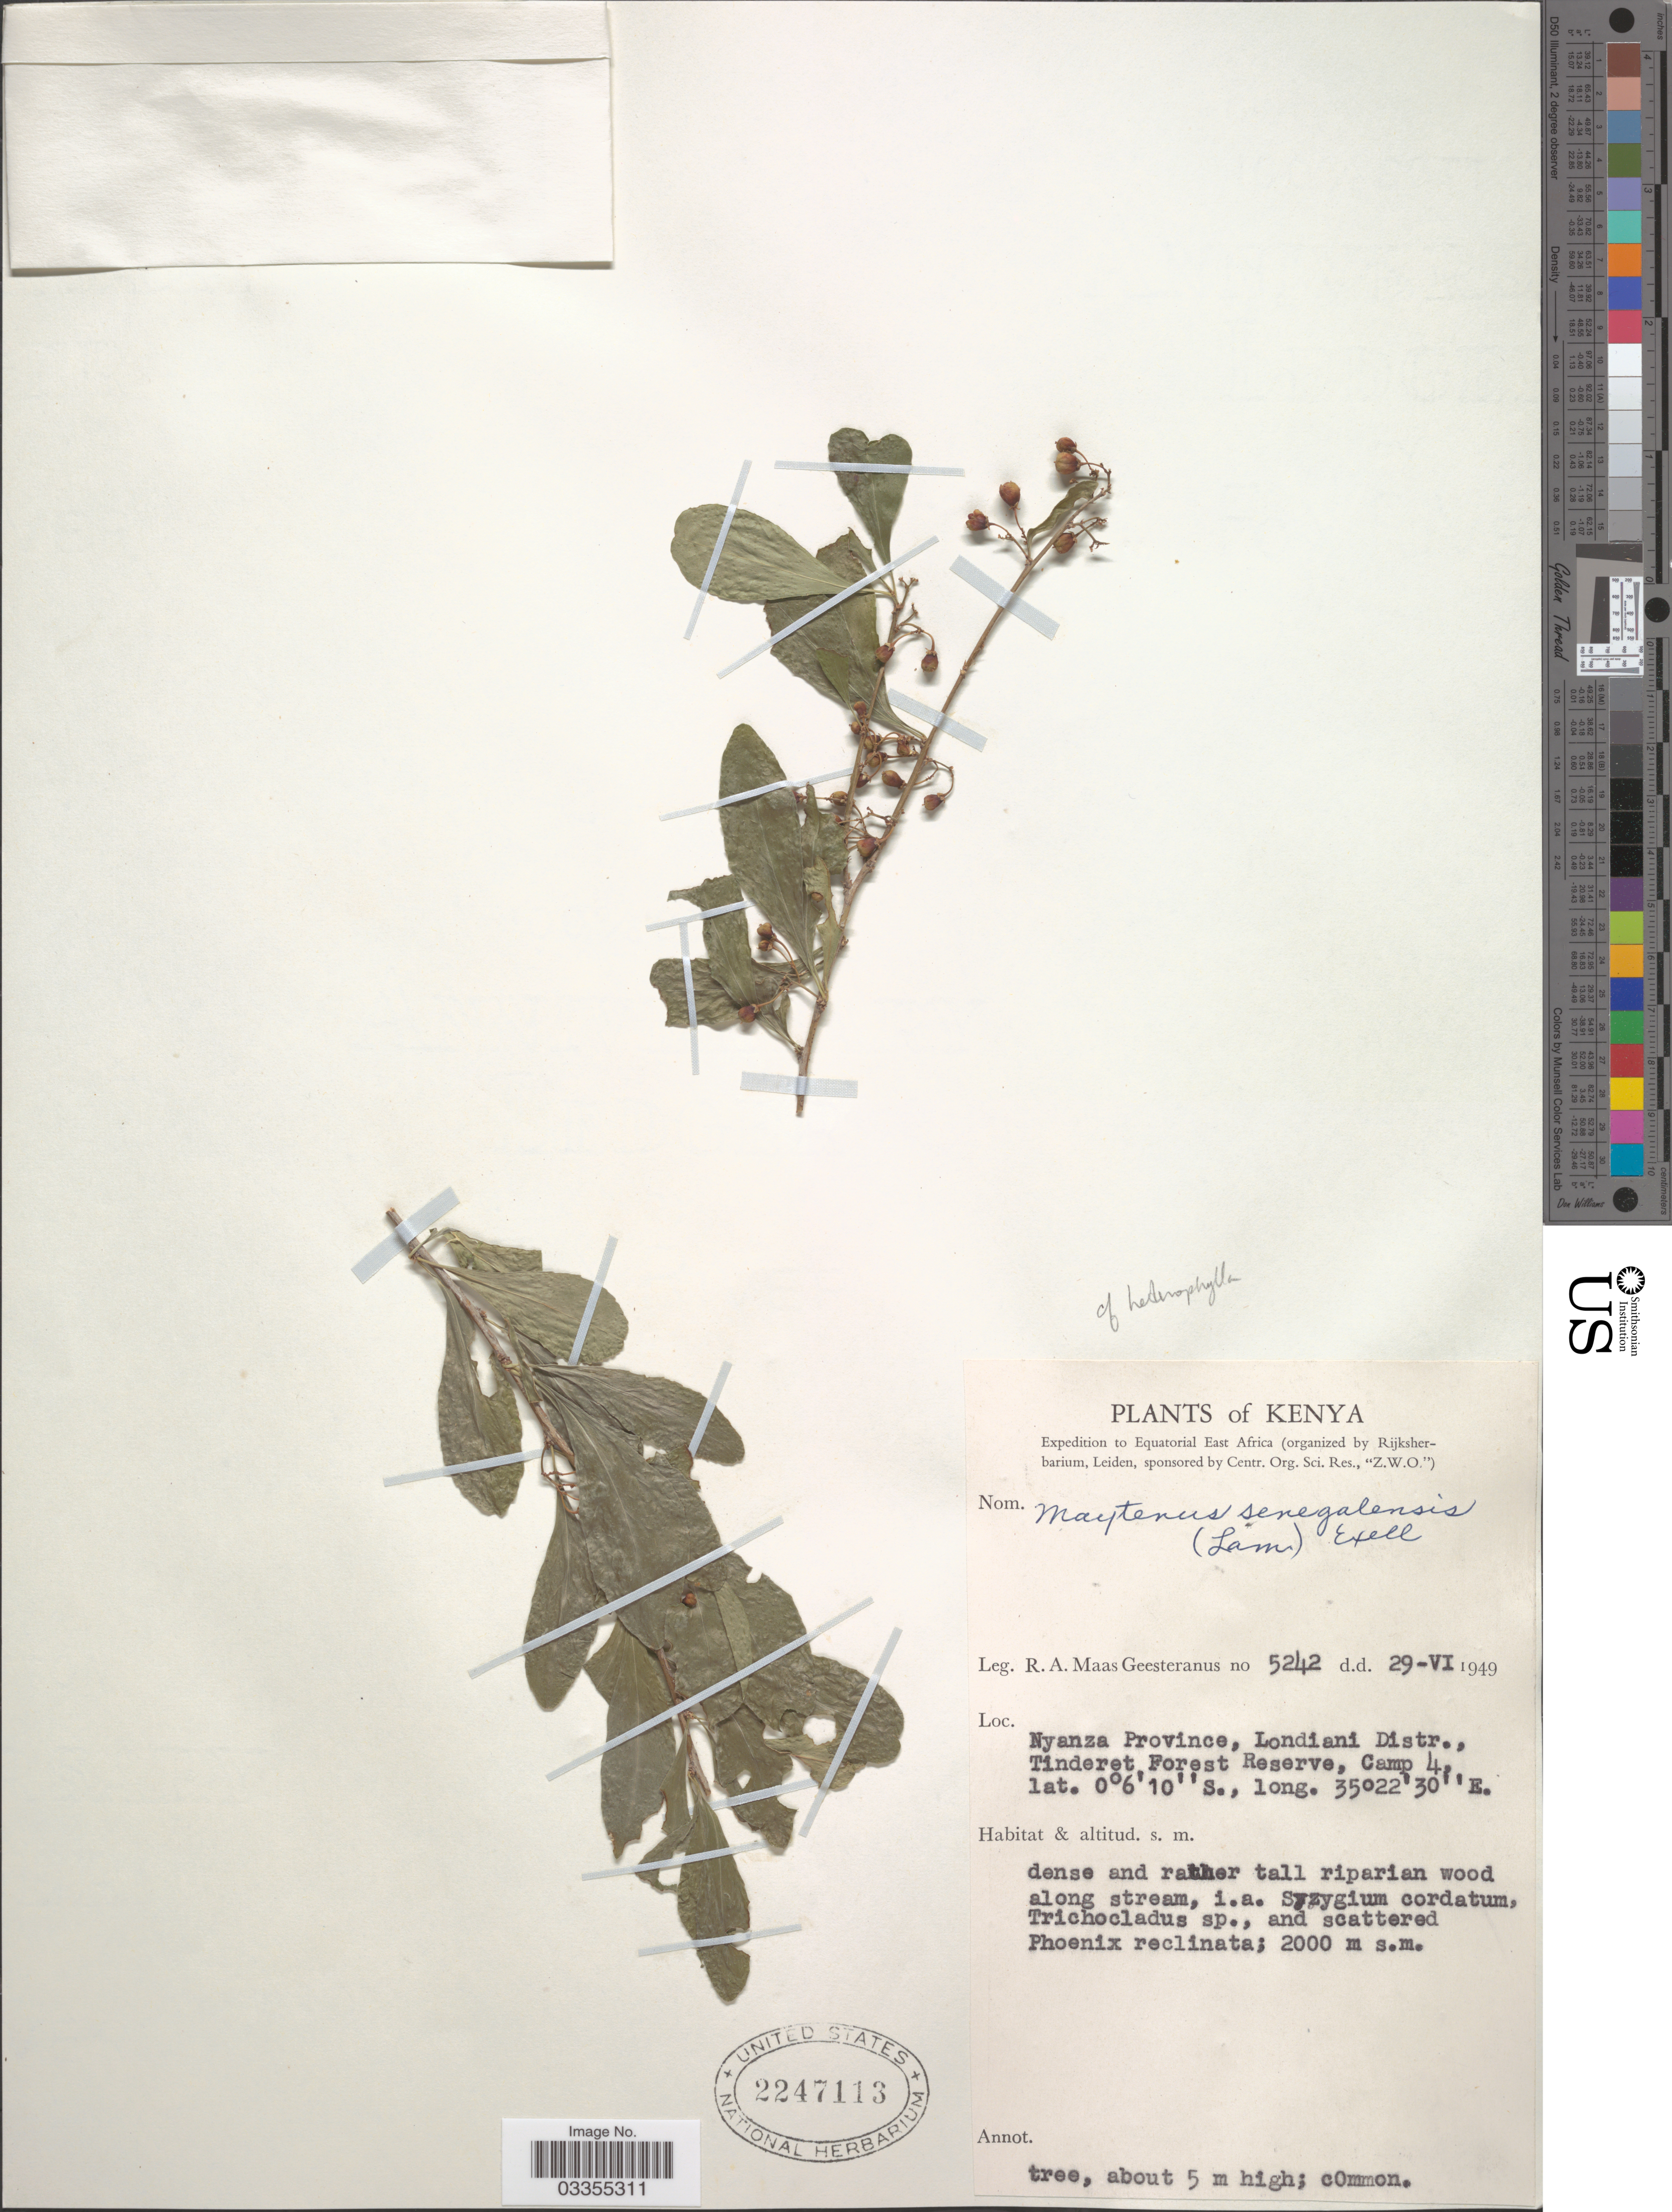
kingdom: Plantae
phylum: Tracheophyta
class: Magnoliopsida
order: Celastrales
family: Celastraceae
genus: Gymnosporia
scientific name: Gymnosporia senegalensis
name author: (Lam.) Loes.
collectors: R. A. Maas Geesteranus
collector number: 5242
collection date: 1949-06-29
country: Kenya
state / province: Kericho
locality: Londiani Distr., Tinderet Forest Reserve, Camp 4.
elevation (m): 2000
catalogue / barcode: US 2247113